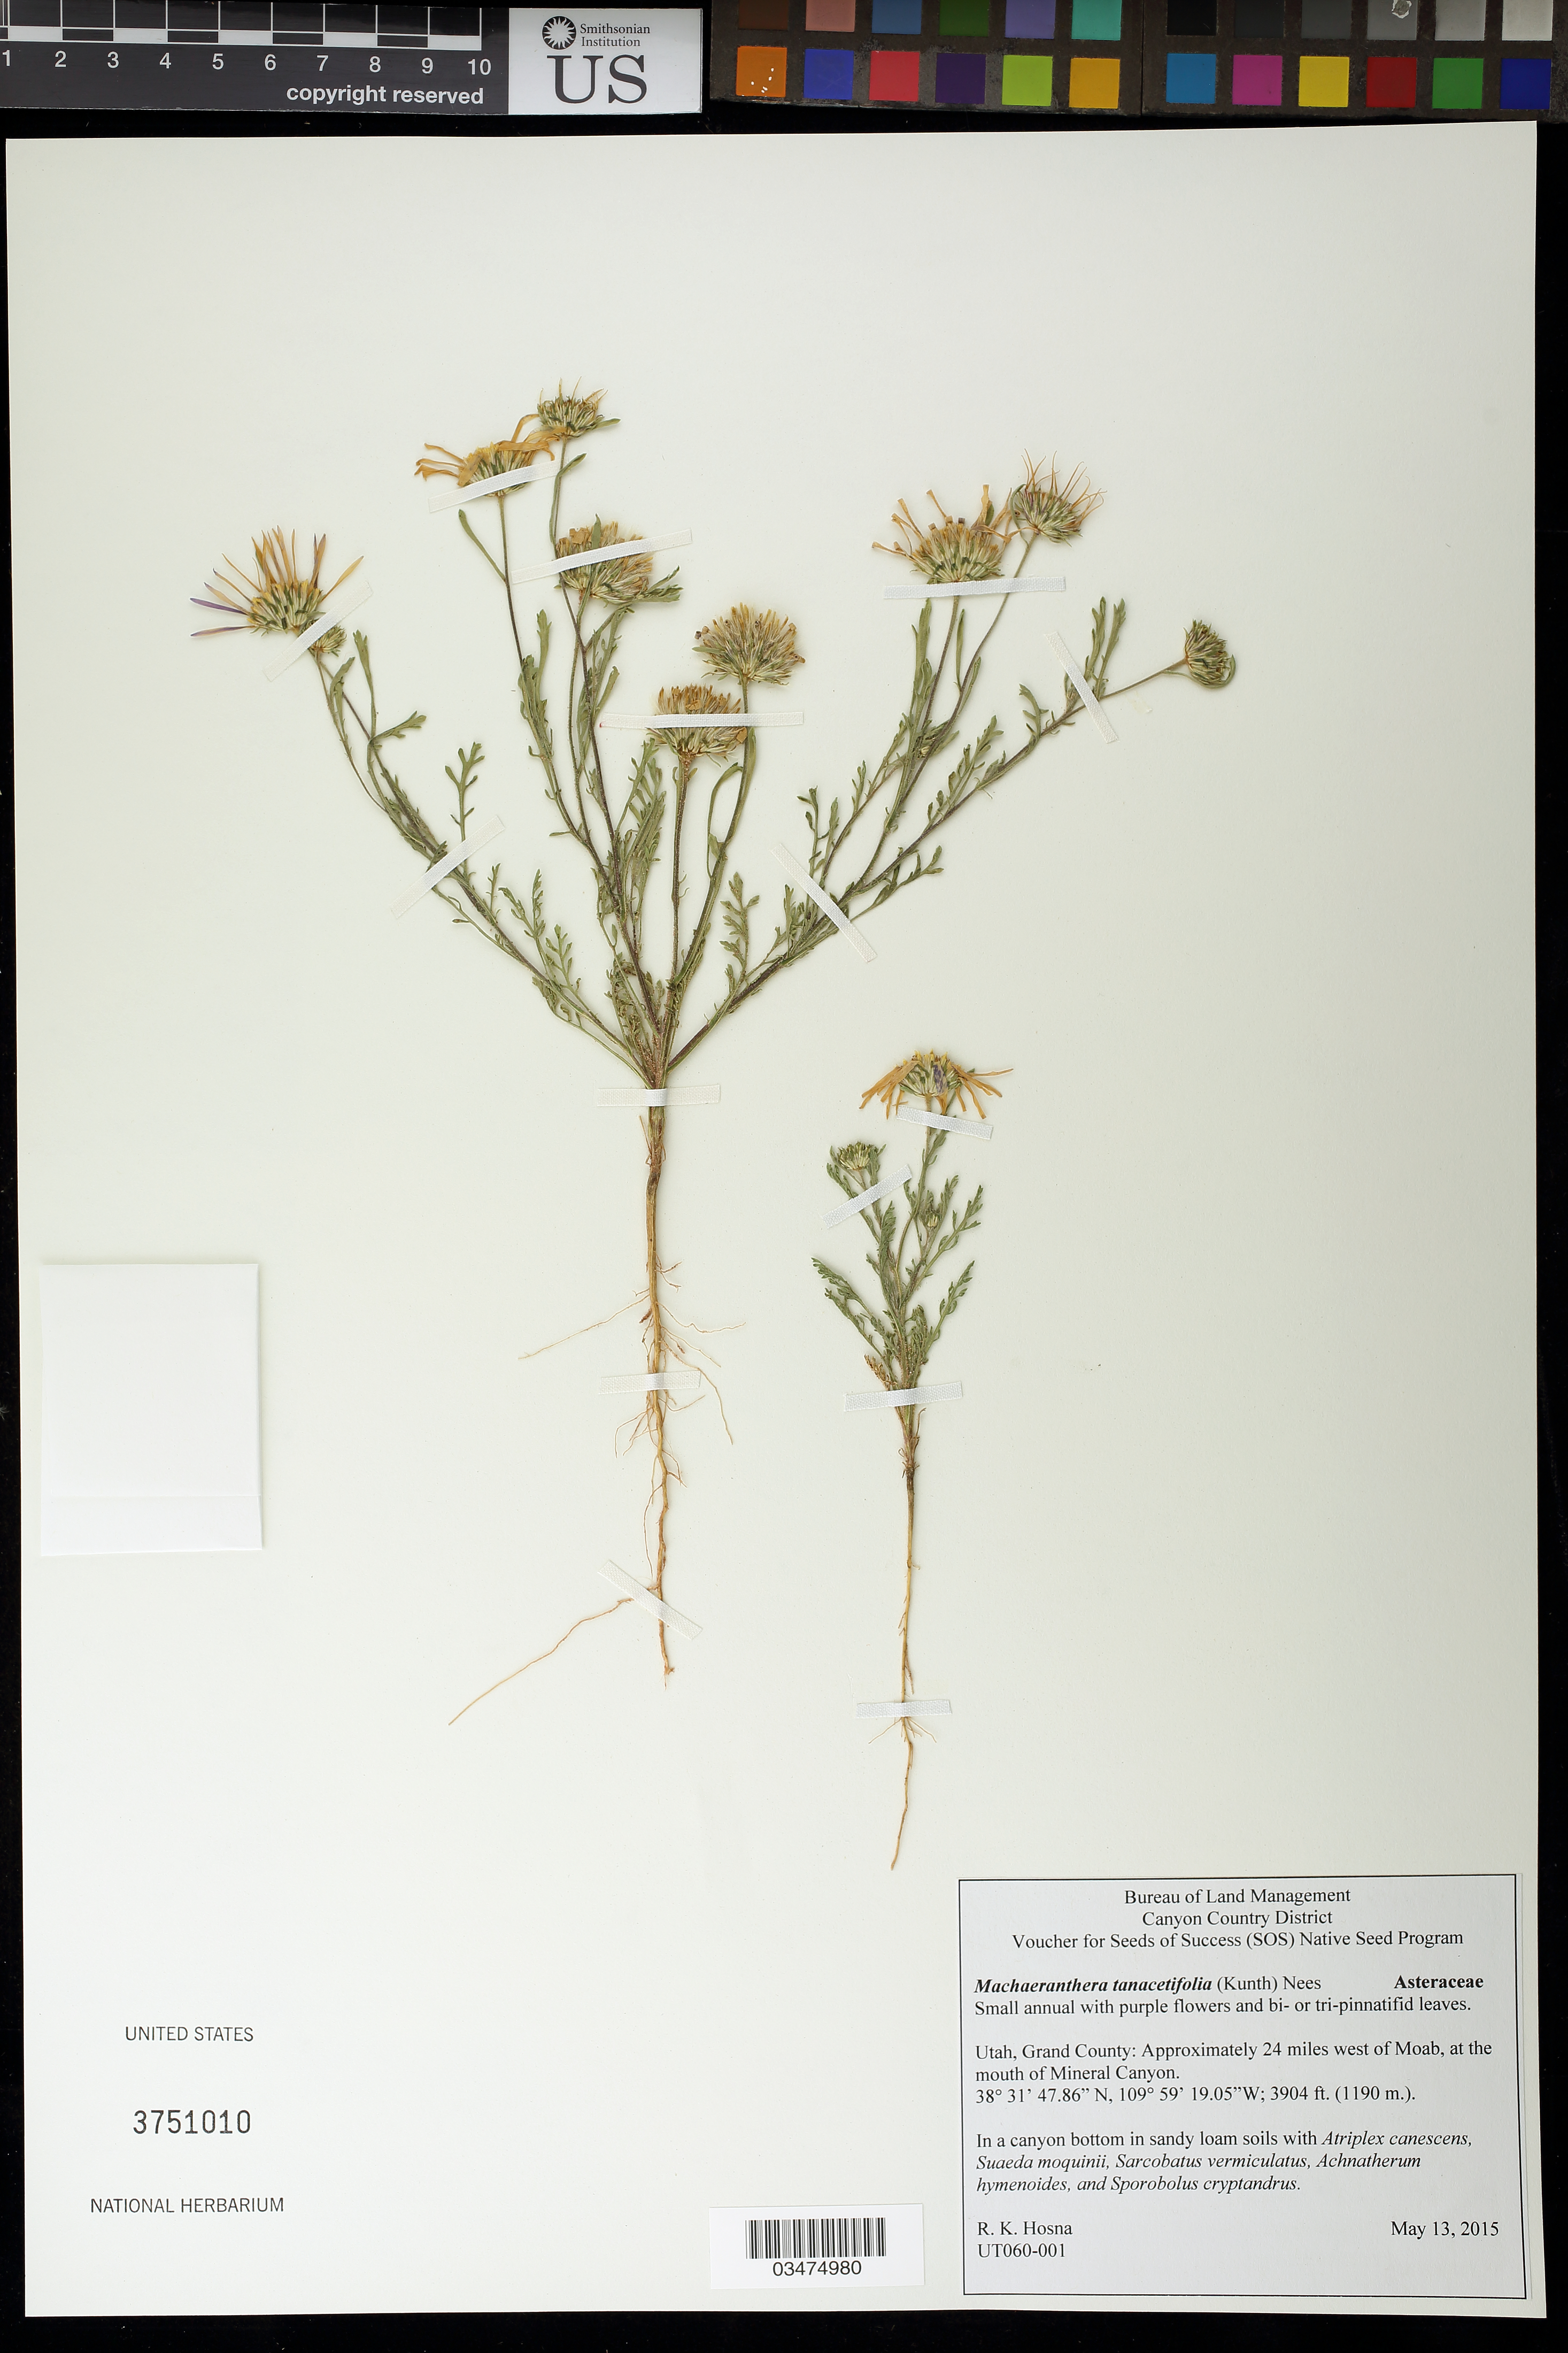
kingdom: Plantae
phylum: Tracheophyta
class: Magnoliopsida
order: Asterales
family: Asteraceae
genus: Machaeranthera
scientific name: Machaeranthera tanacetifolia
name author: (Kunth) Nees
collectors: R. Hosna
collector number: UT060-001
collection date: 2015-05-13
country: United States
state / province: Utah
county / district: Grand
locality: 24 mi. W of Moab, at the mouth of Mineral Canyon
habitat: In a canyon bottom in sandy loam soils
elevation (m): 1190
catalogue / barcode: US 3751010